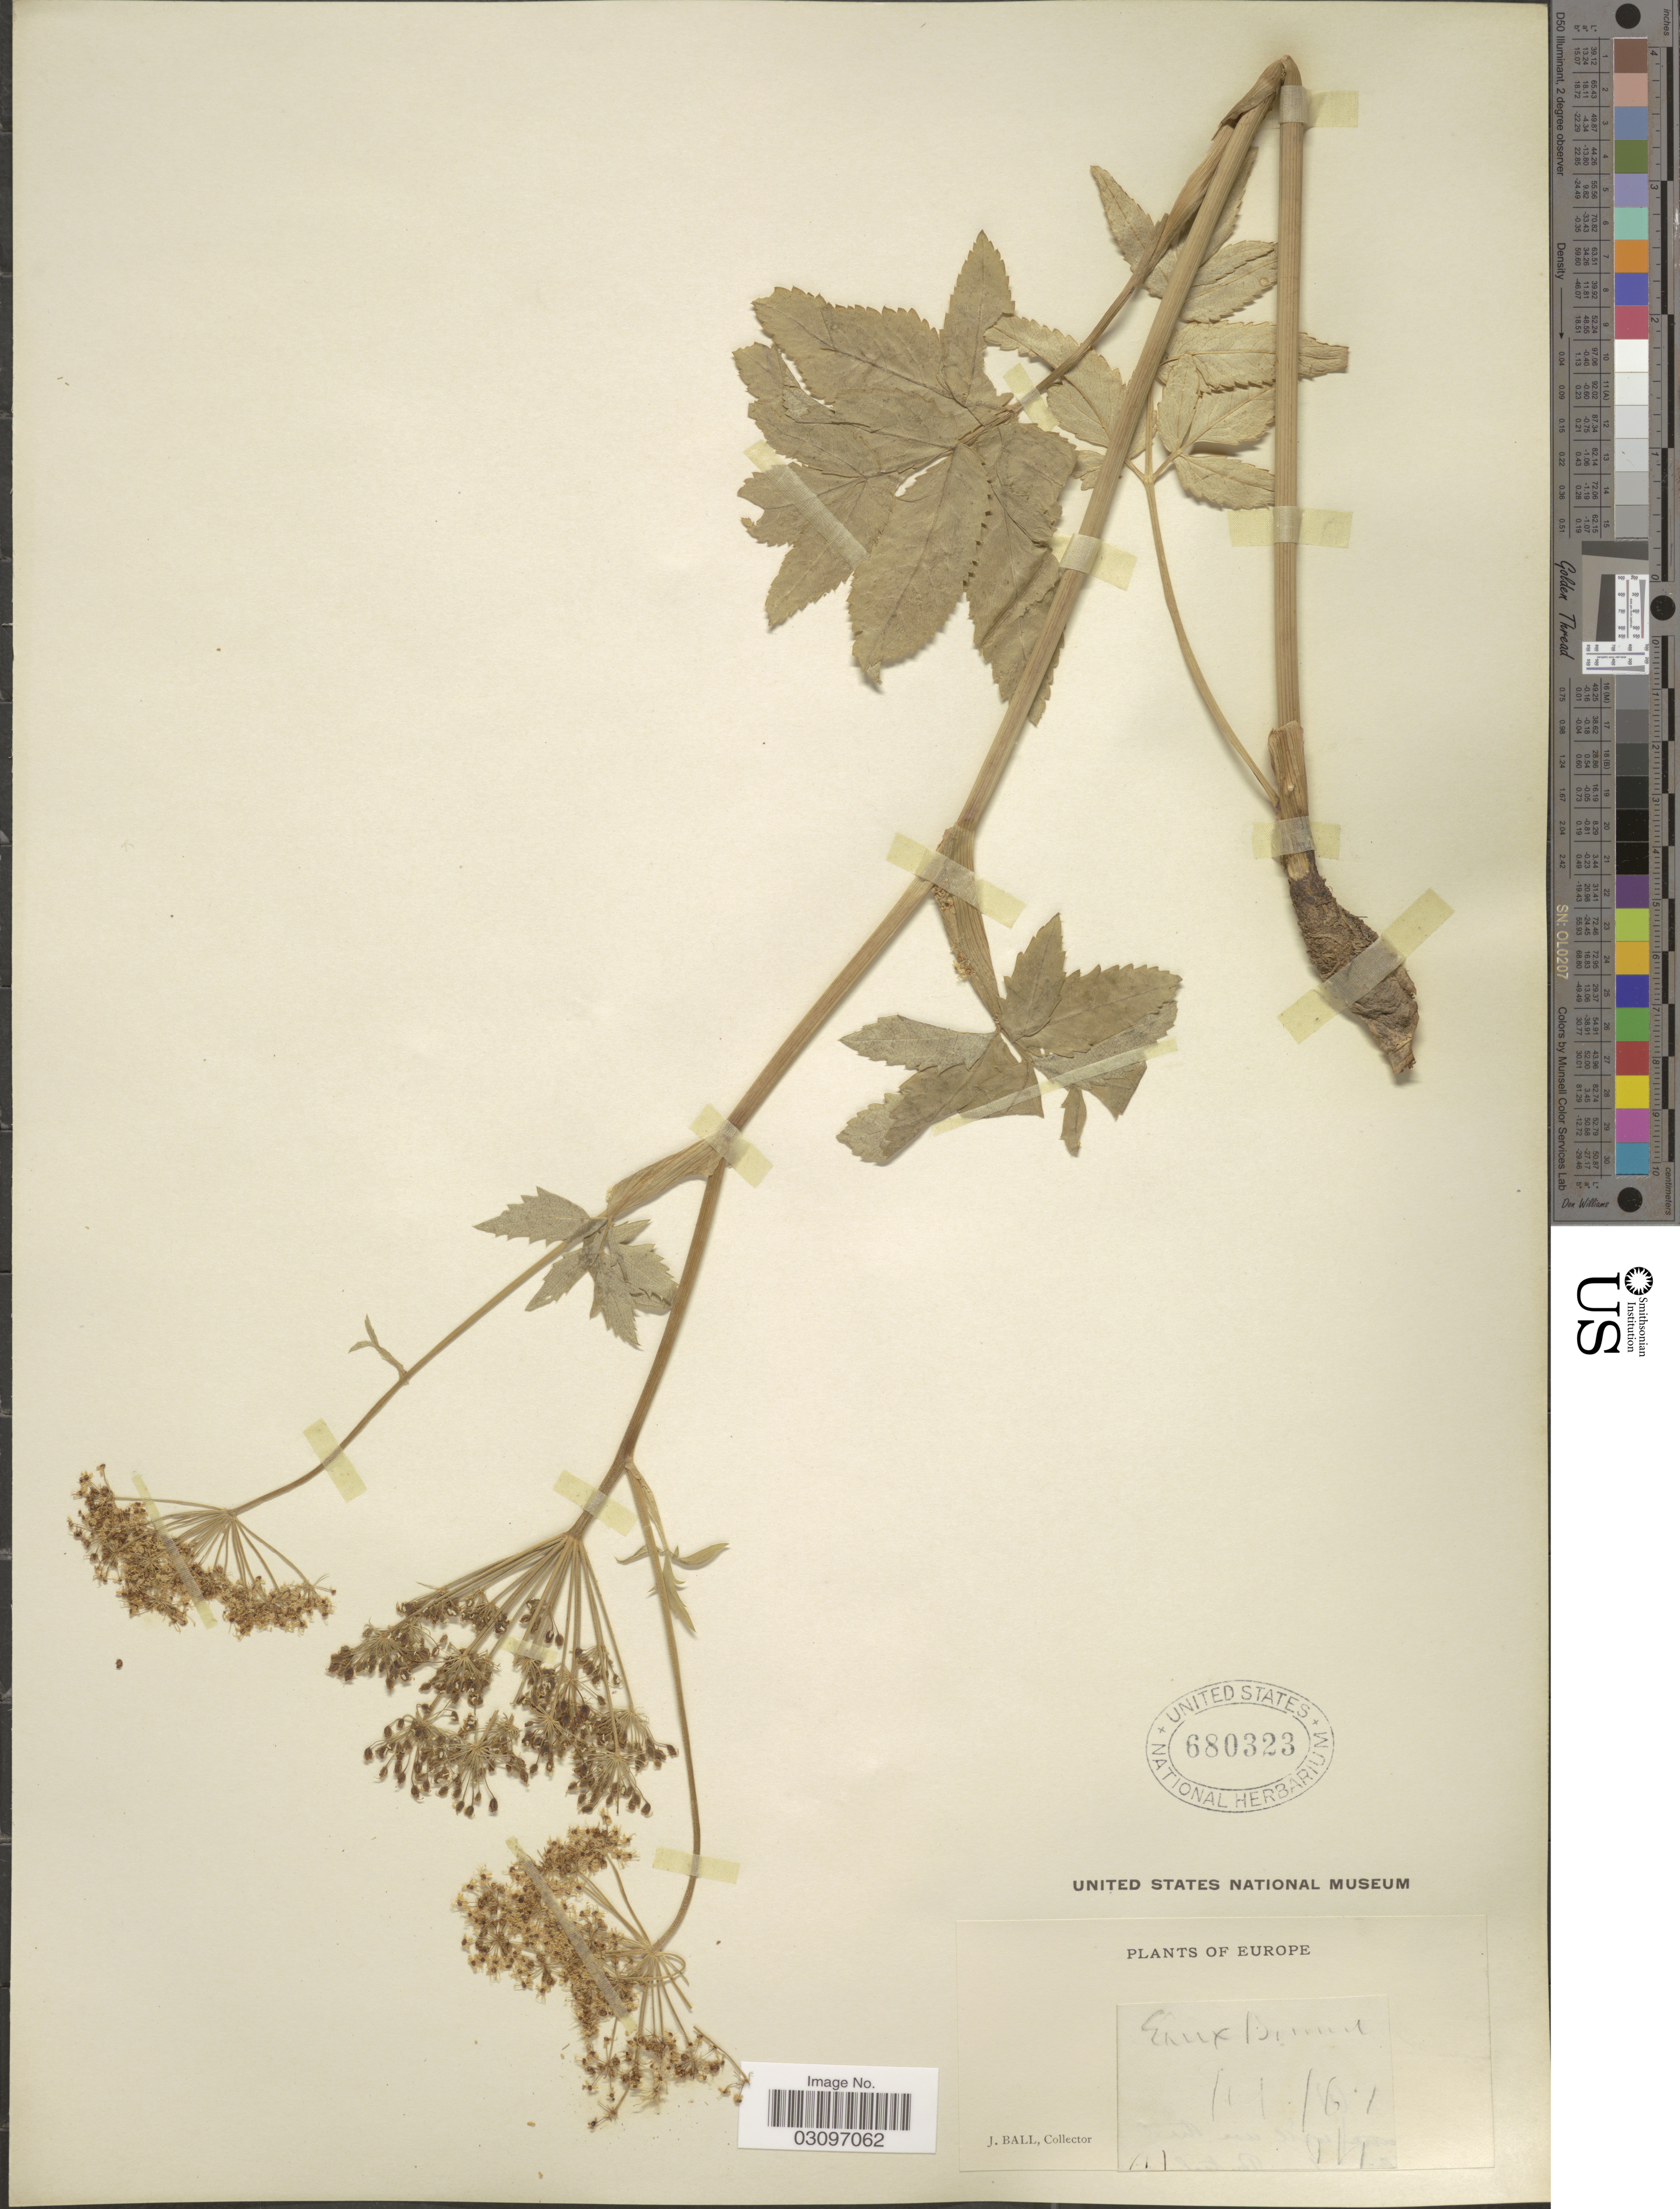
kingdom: Plantae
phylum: Tracheophyta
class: Magnoliopsida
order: Apiales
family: Apiaceae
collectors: J. Ball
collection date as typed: Transcribed d/m/y: /4/61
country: France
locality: Europe. Eaux-Bonnes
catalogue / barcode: US 680323